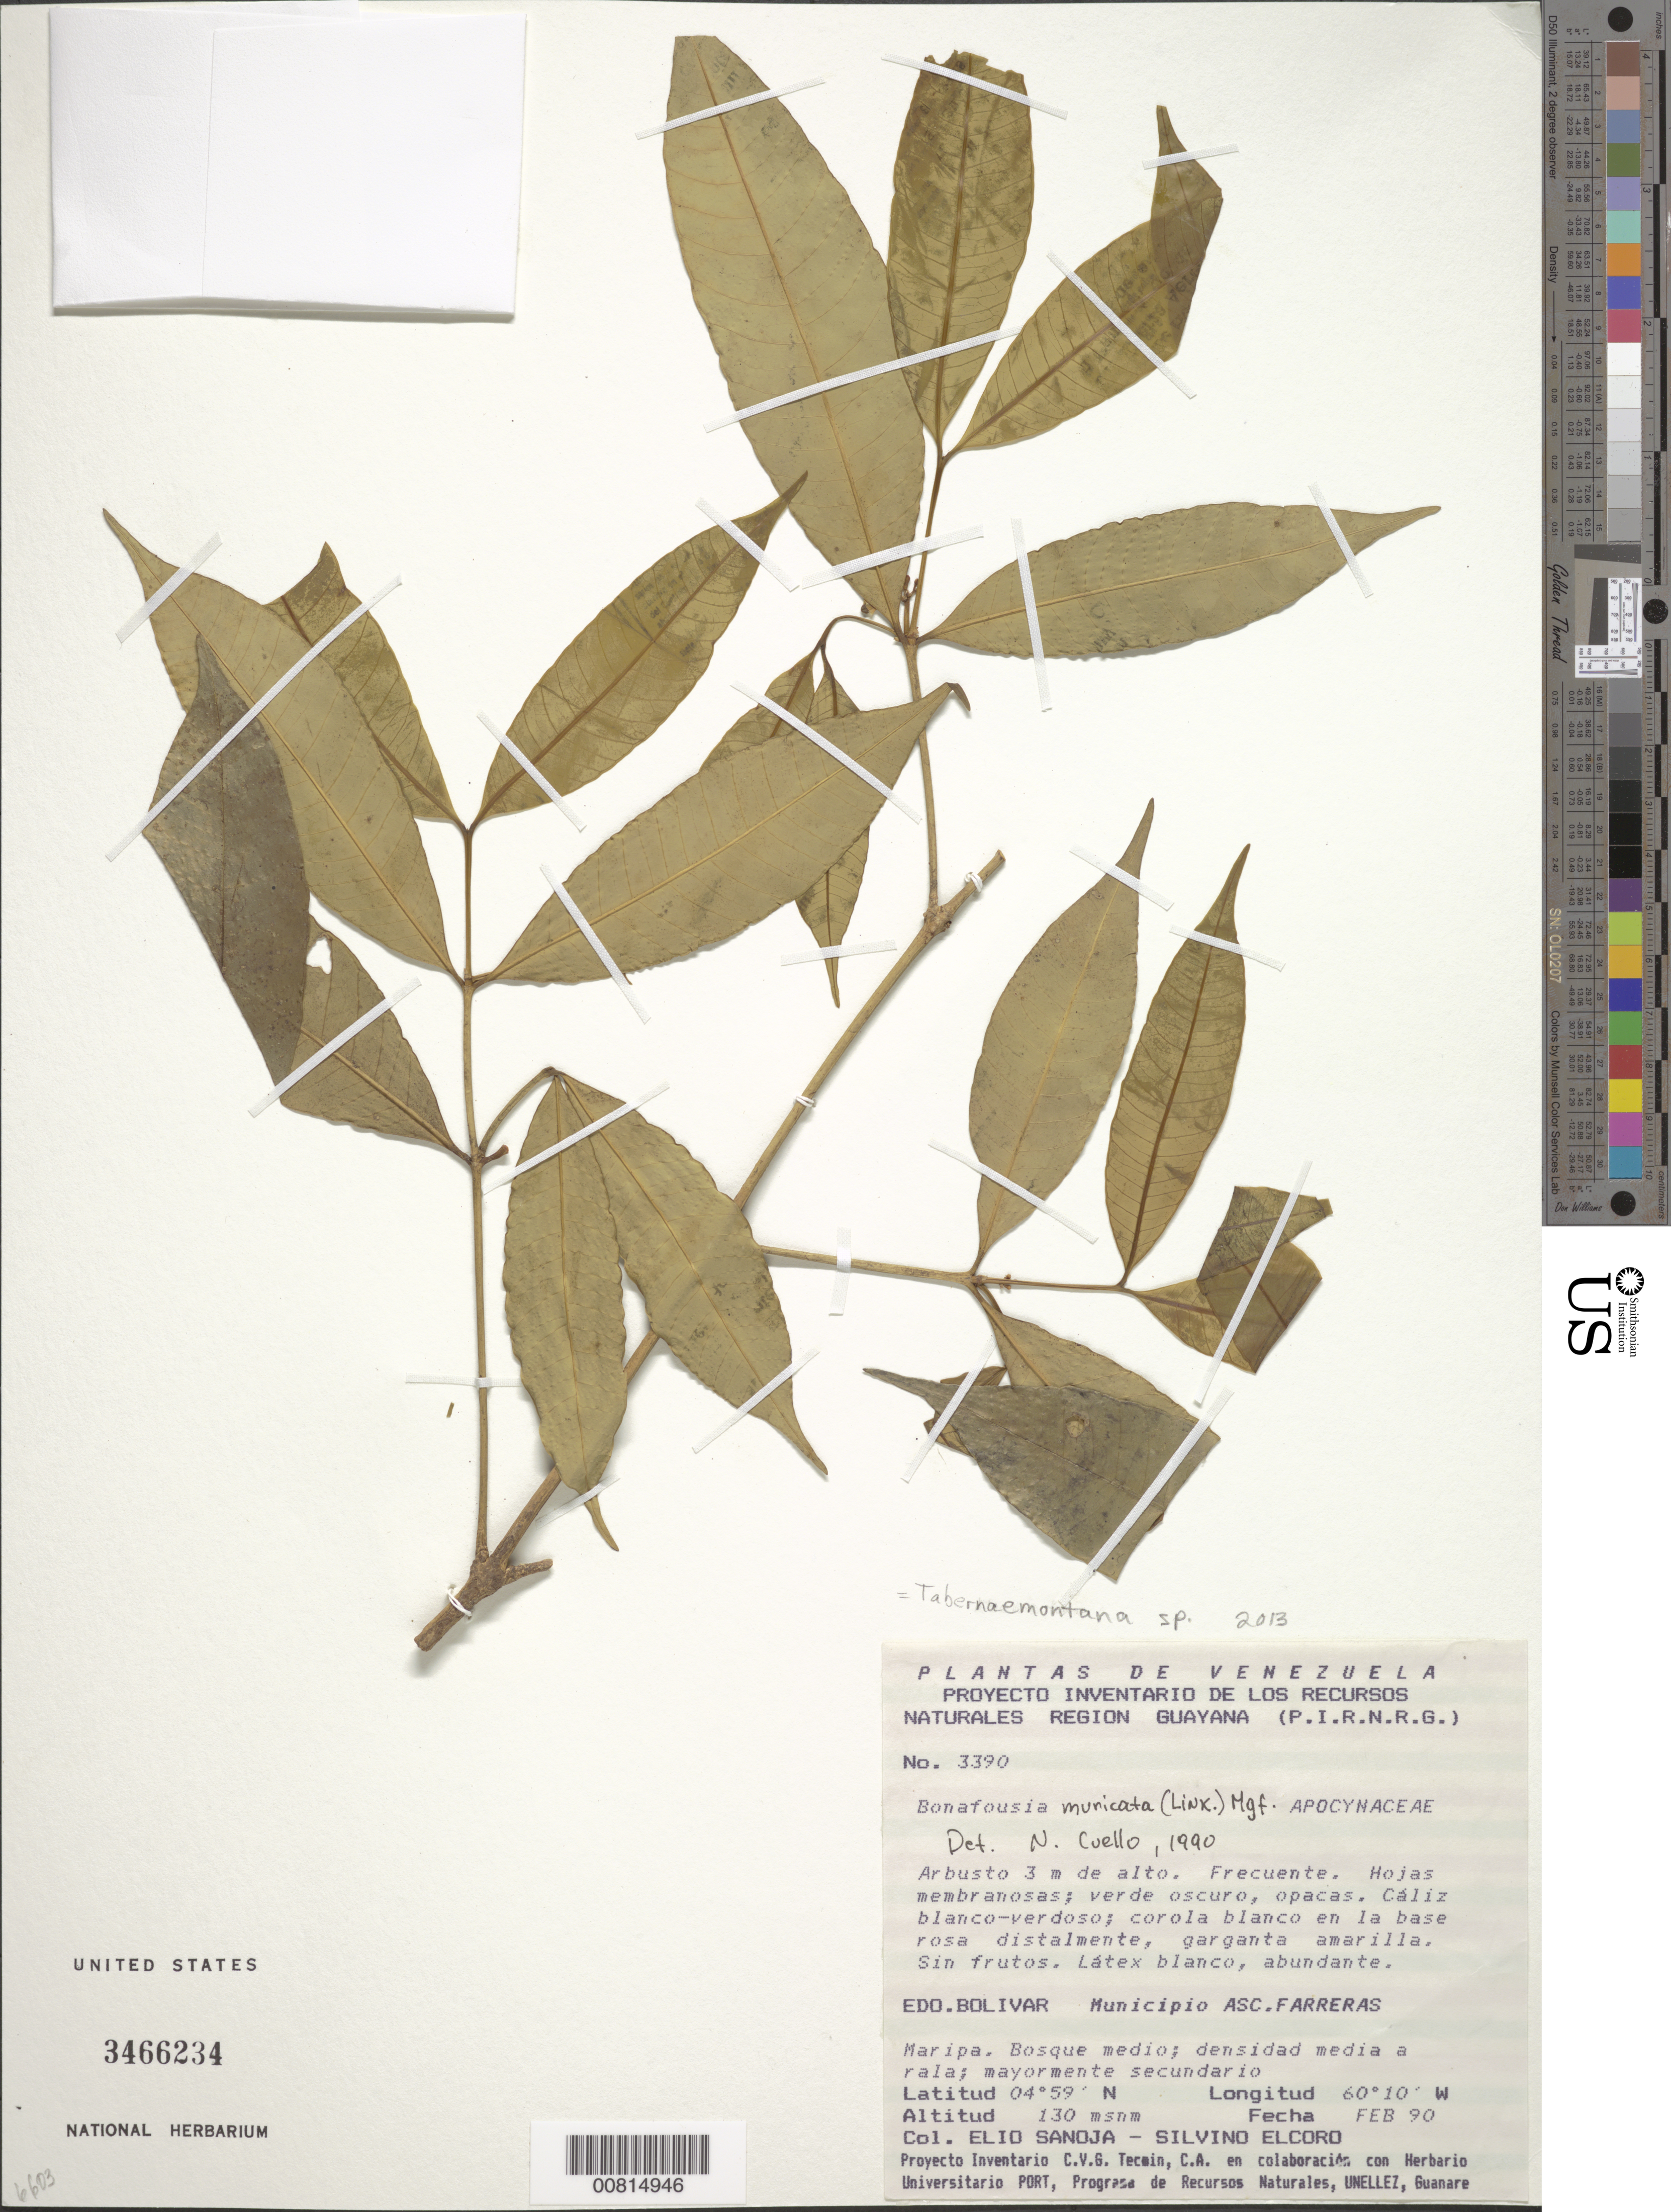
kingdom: Plantae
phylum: Tracheophyta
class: Magnoliopsida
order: Gentianales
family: Apocynaceae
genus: Tabernaemontana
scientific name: Tabernaemontana sp.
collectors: E. Sanoja & S. Elcoro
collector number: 3390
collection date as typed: Feb-90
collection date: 1990-02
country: Venezuela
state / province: Bolívar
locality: Mun. Asc. Farreras; Maripa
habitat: Bosque medio; densidad media a rala; mayormente secundario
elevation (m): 130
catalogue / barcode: US 3466234